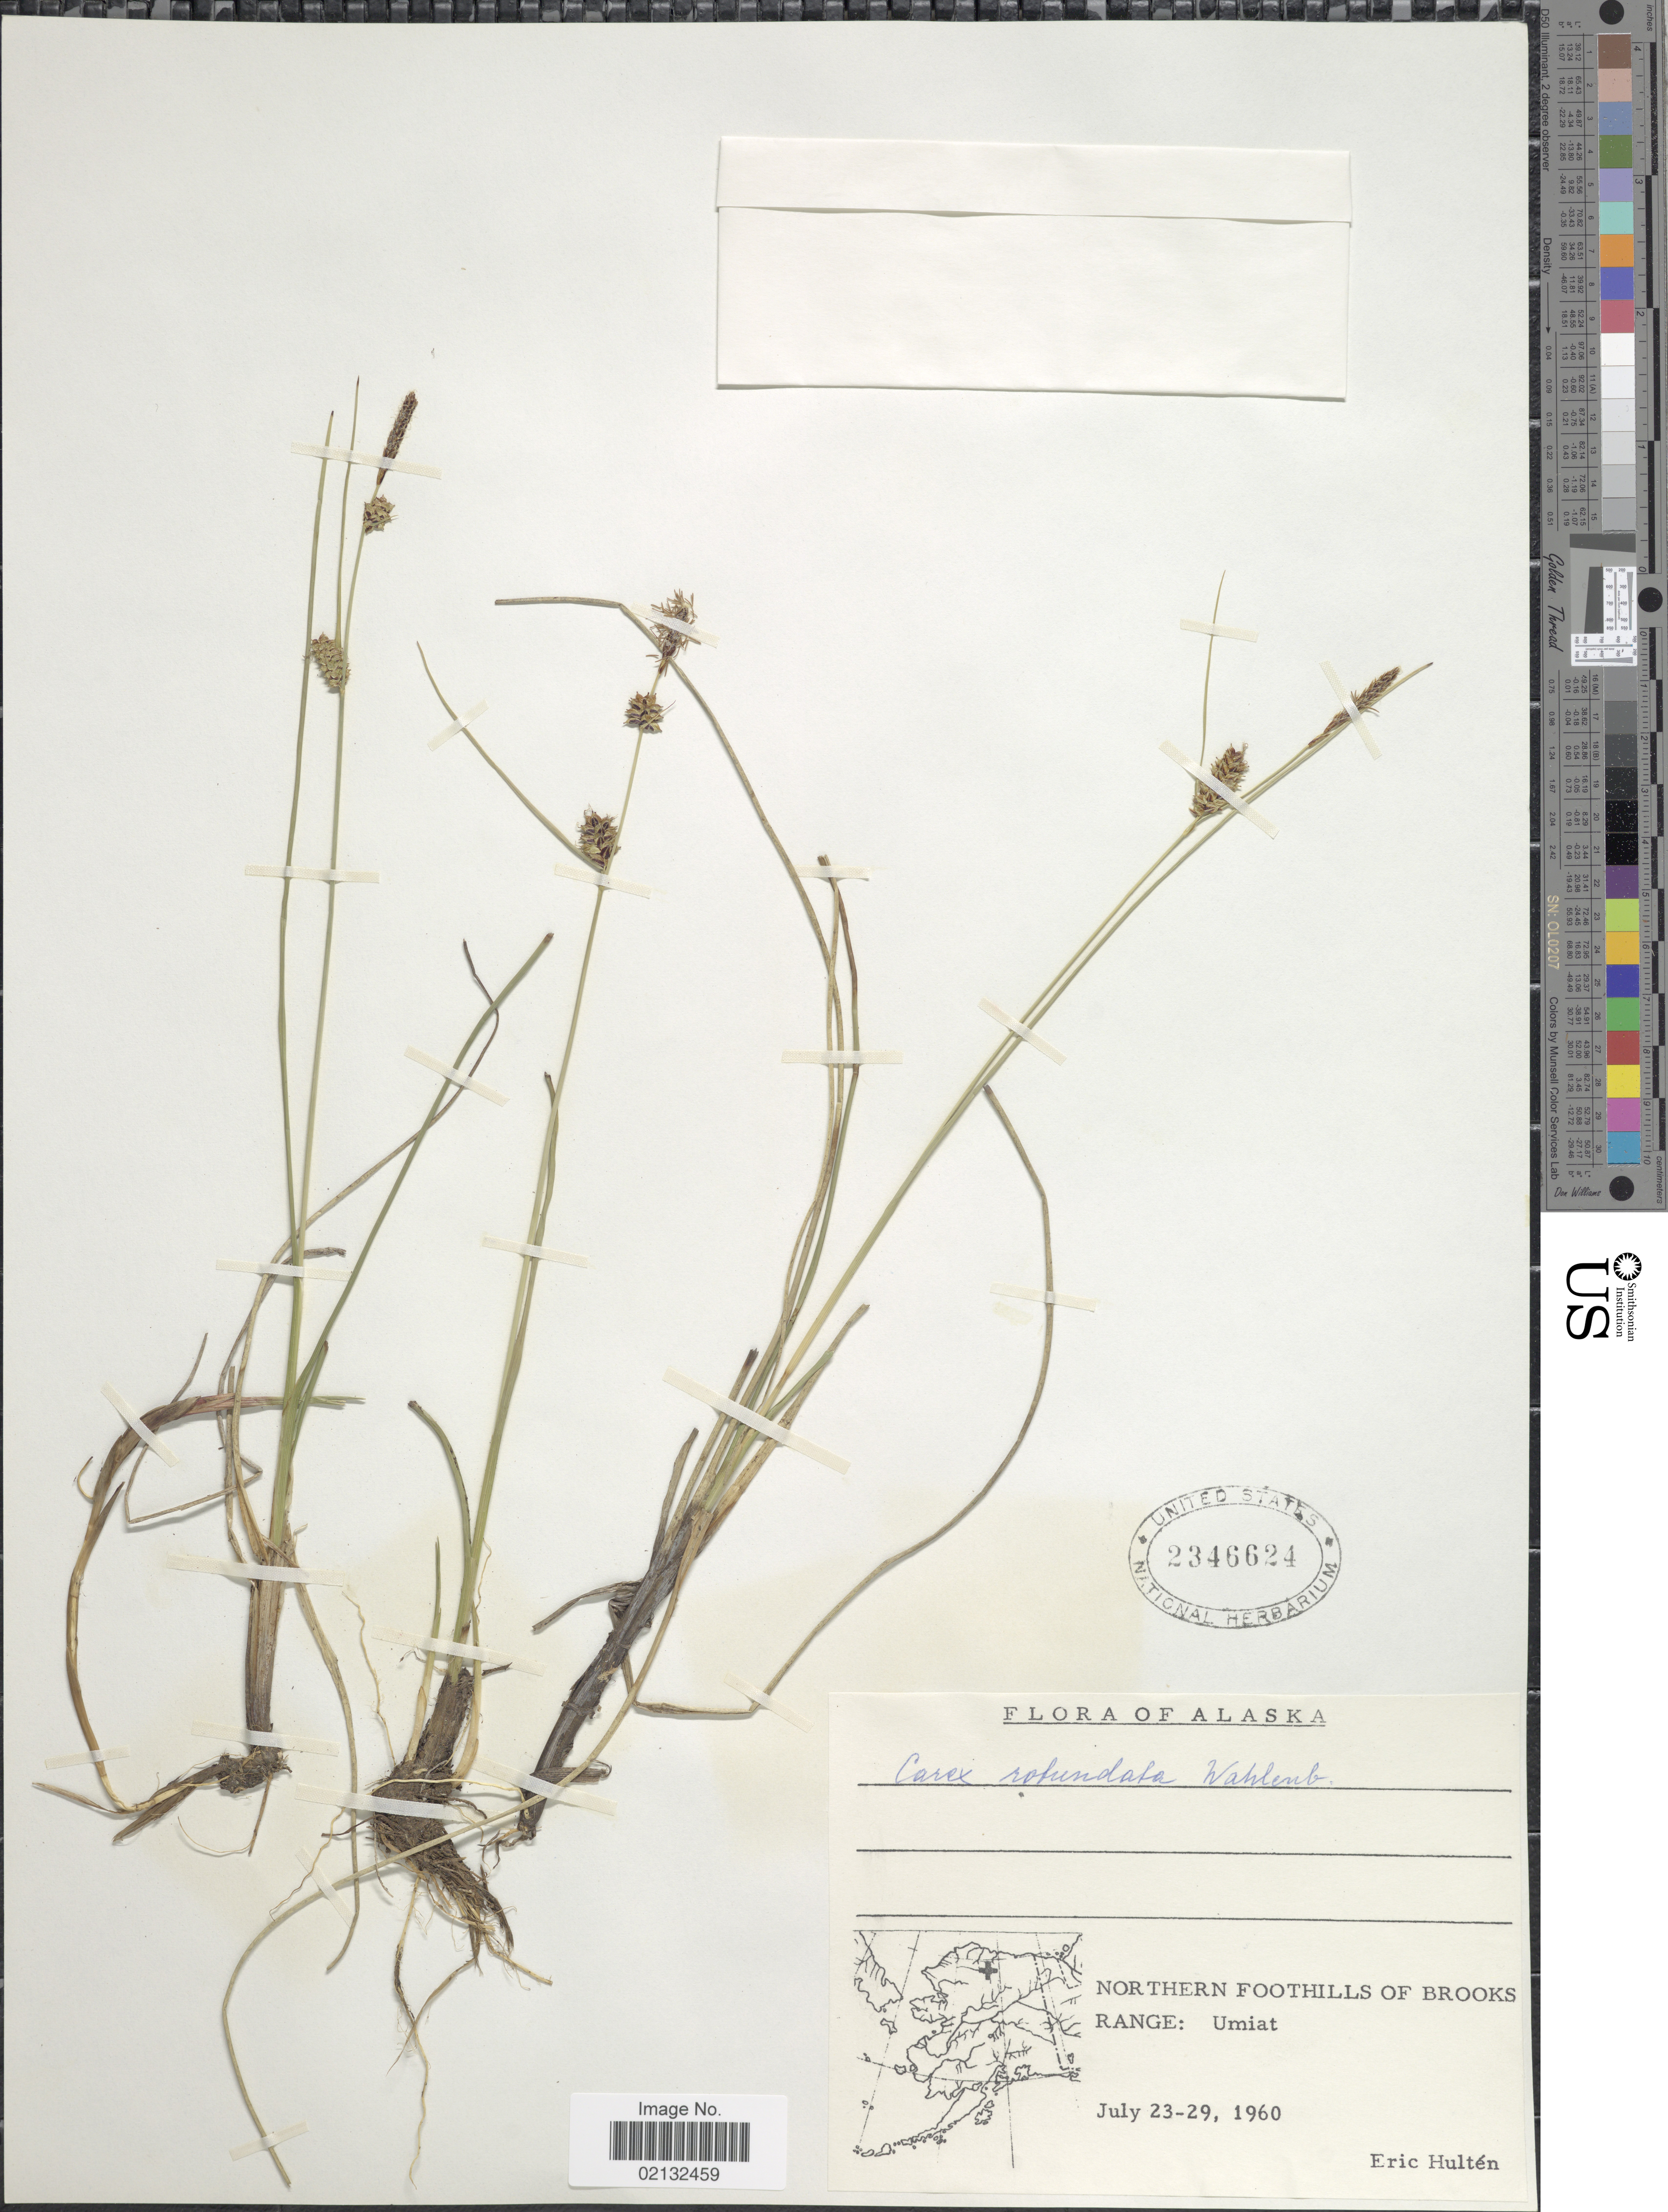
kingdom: Plantae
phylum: Tracheophyta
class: Liliopsida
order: Poales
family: Cyperaceae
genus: Carex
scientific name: Carex rotundata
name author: Wahlenb.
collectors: E. G. Hultén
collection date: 1960-07-23/1960-07-29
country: United States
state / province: Alaska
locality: Northern Foothills of Brooks Range: Umiat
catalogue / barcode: US 2346624